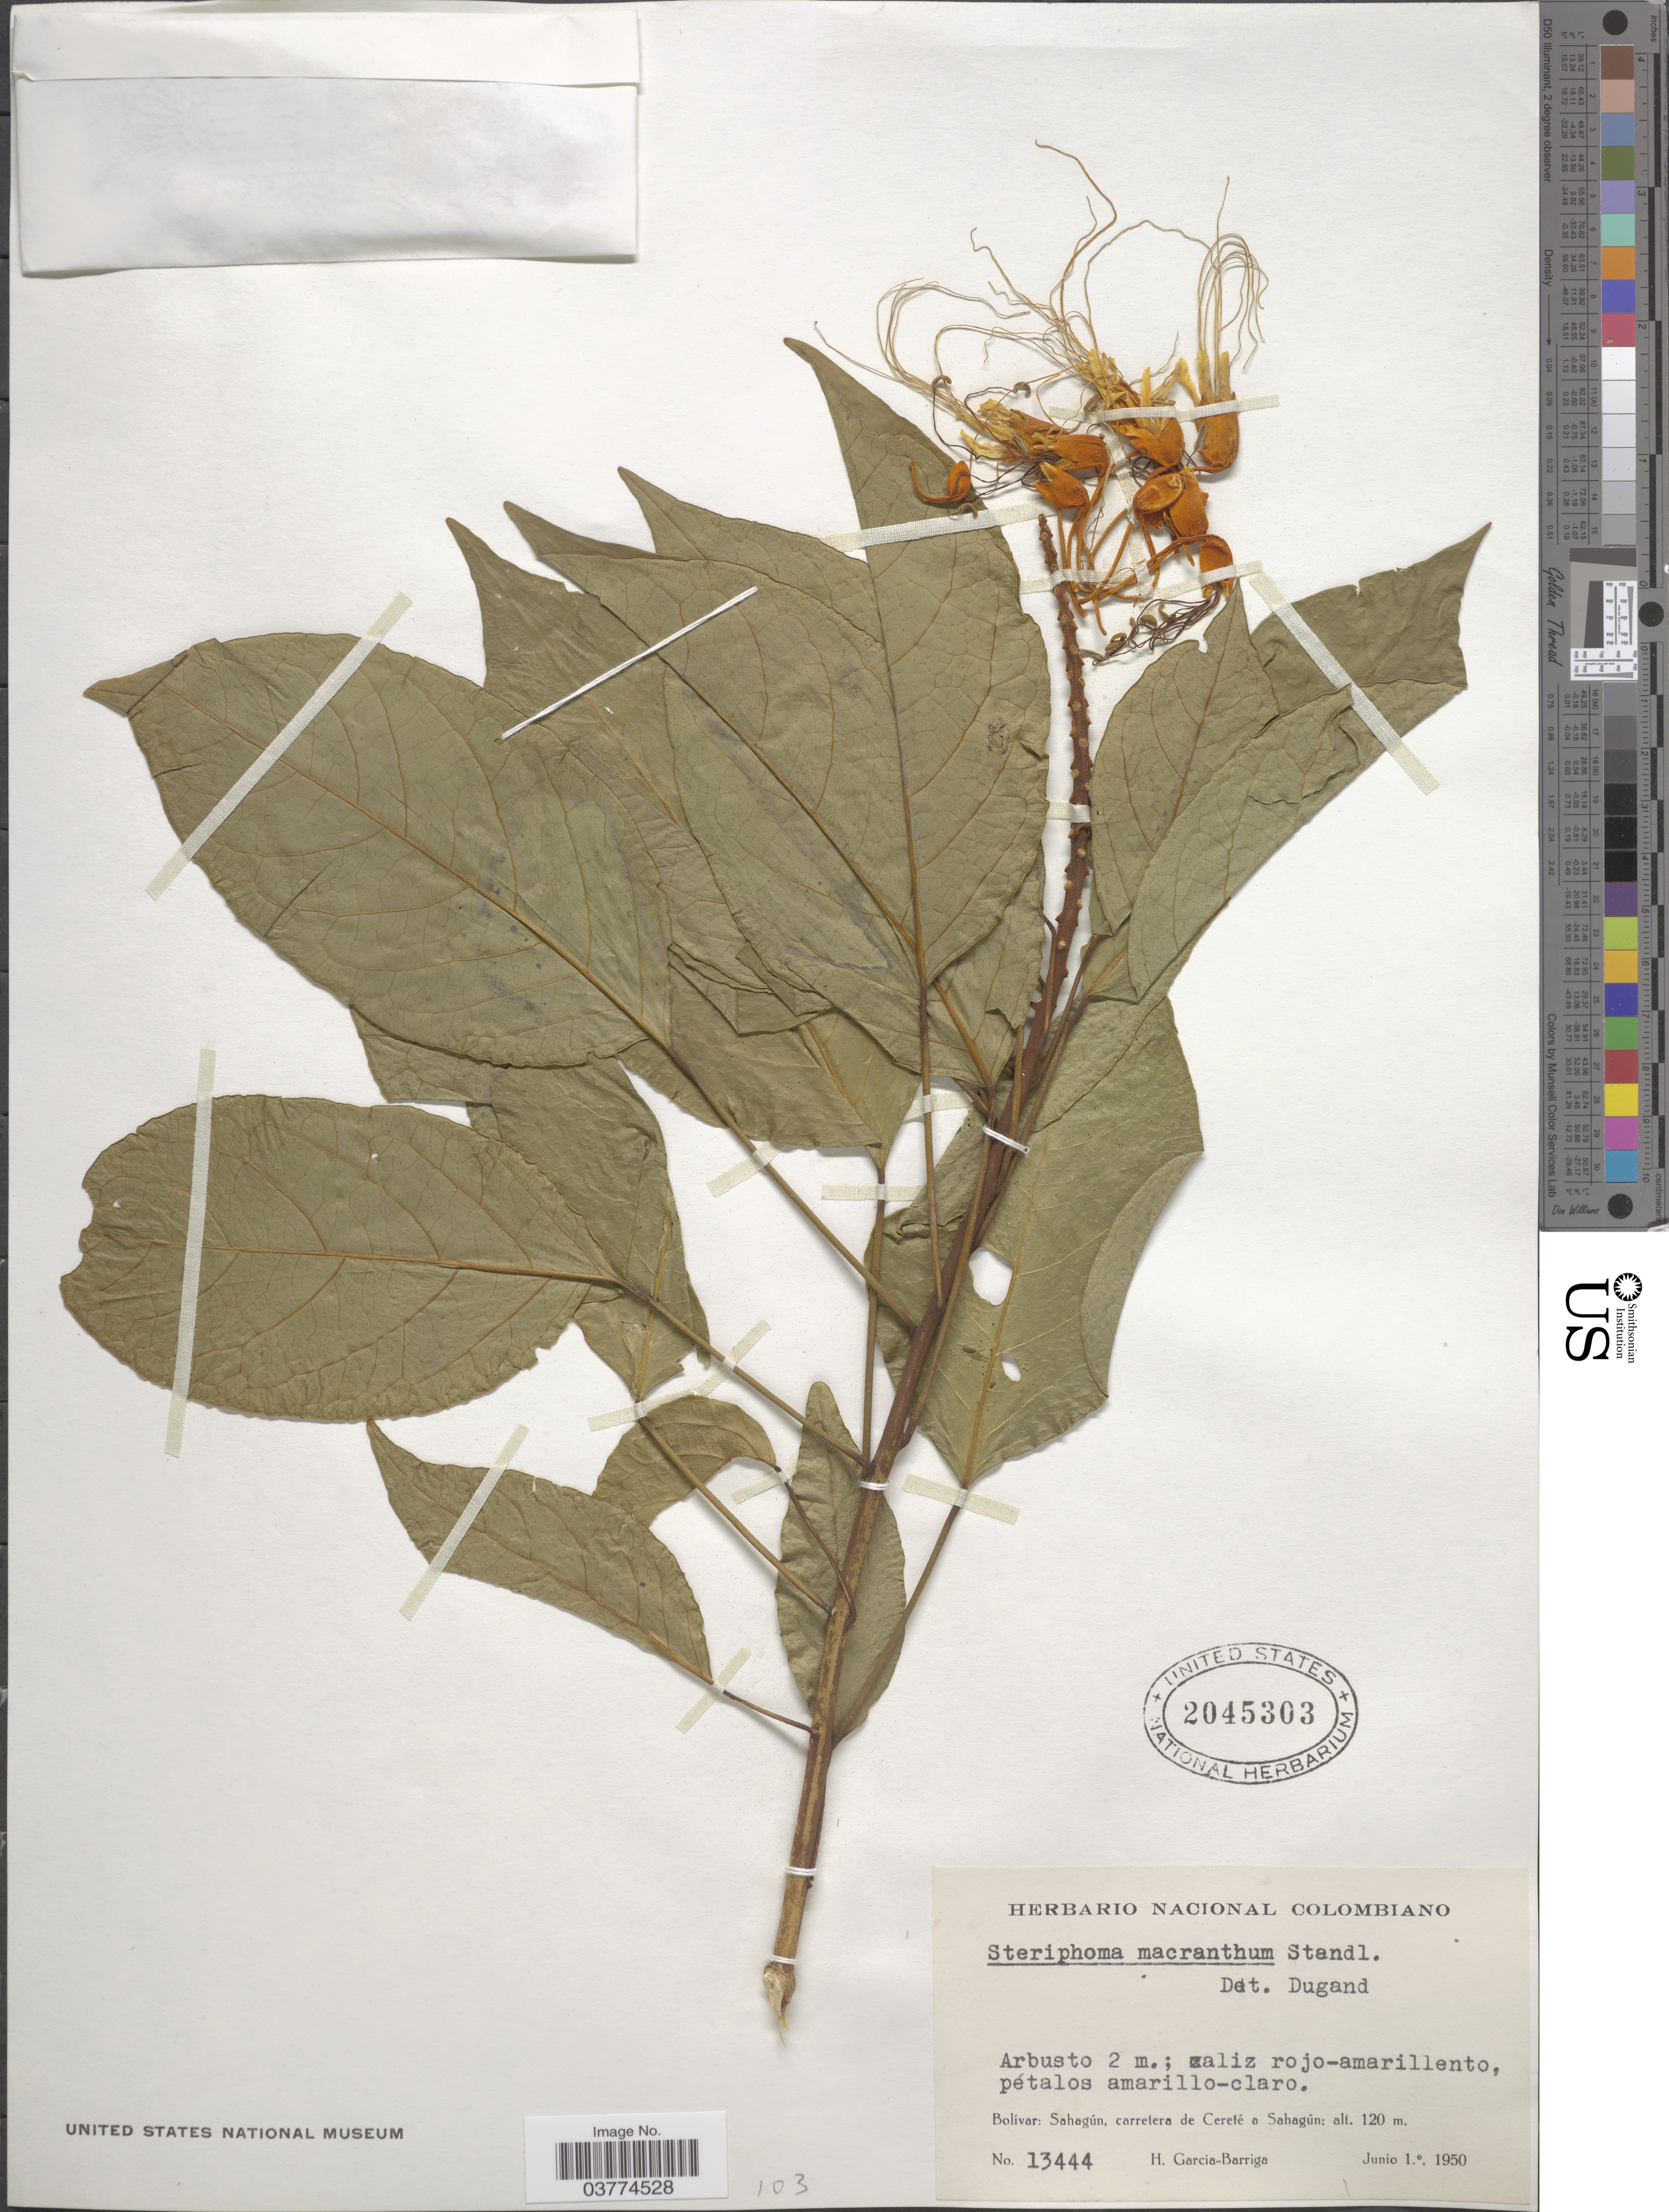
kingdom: Plantae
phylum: Tracheophyta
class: Magnoliopsida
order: Brassicales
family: Capparaceae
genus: Steriphoma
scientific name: Steriphoma macrantha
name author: Standl.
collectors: H. García Barriga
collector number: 13444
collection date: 1950-06-01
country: Colombia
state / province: Bolívar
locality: Sahagún, carretera de Cereté a Sahagún.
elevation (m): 120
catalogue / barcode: US 2045303